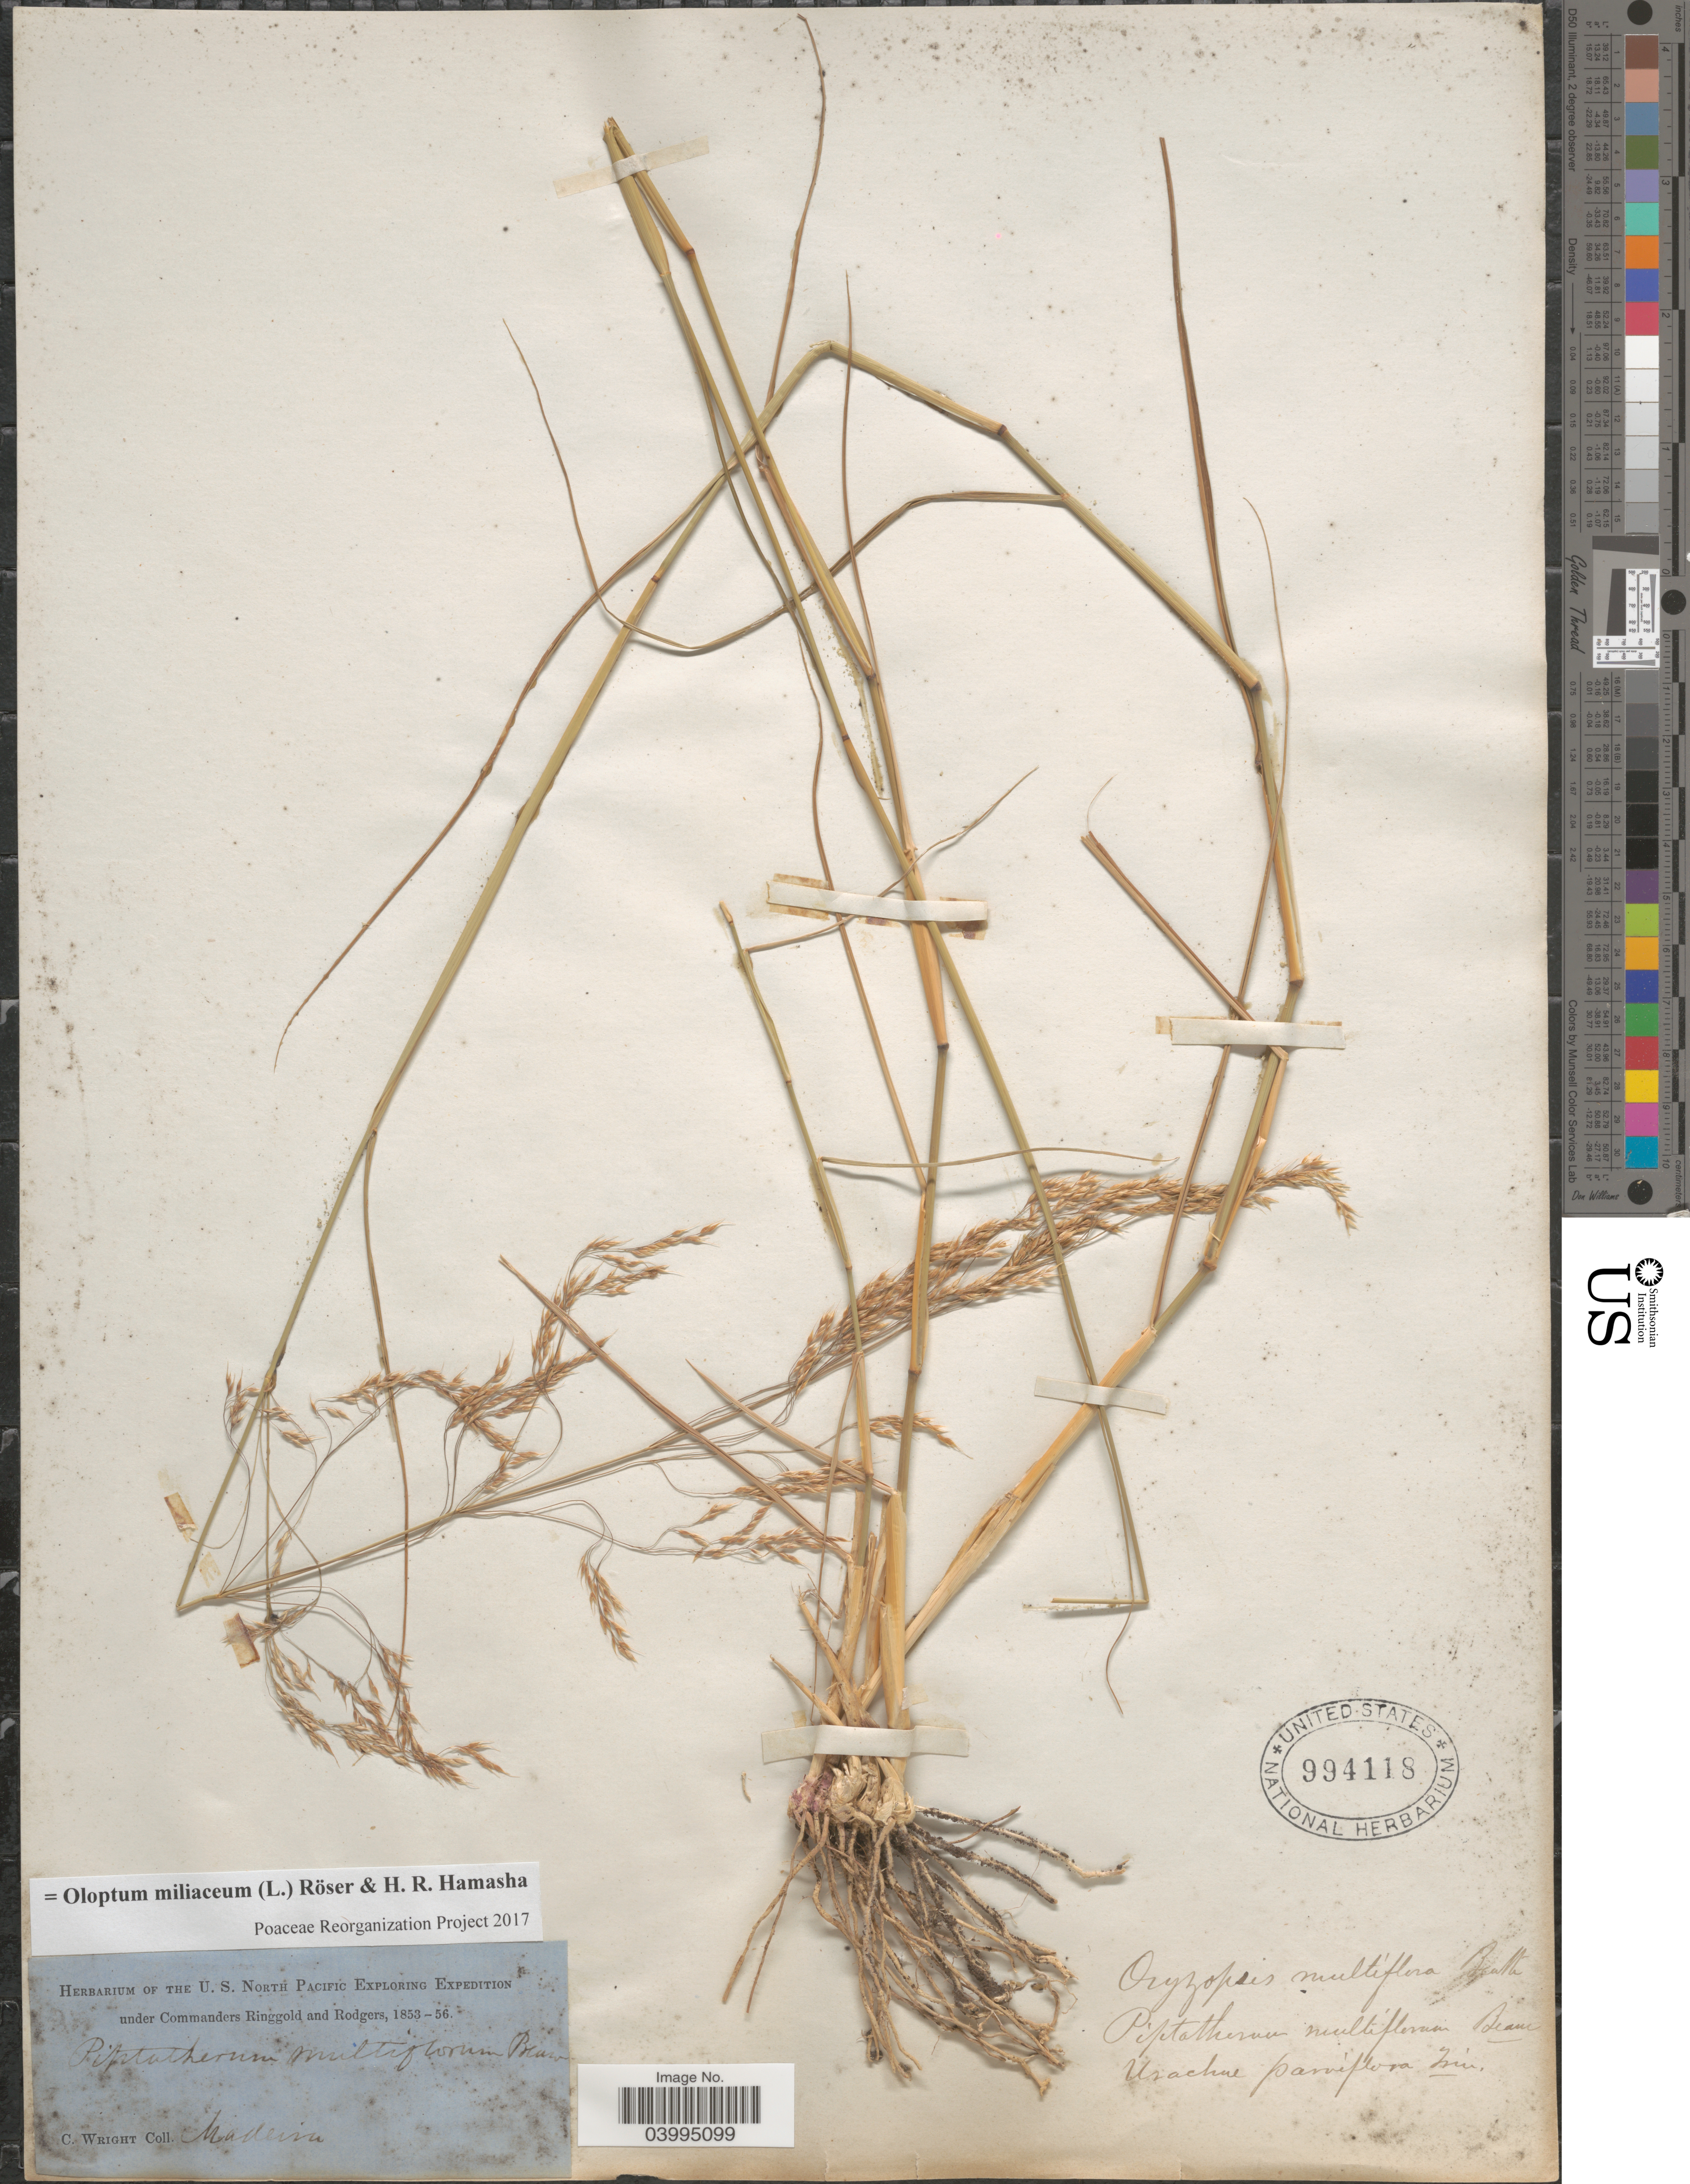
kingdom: Plantae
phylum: Tracheophyta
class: Liliopsida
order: Poales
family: Poaceae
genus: Oloptum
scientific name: Oloptum miliaceum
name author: Röser & H. R. Hamasha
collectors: C. Wright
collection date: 1953/1956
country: Portugal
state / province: Madeira (Aut. Reg.)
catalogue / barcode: US 994118